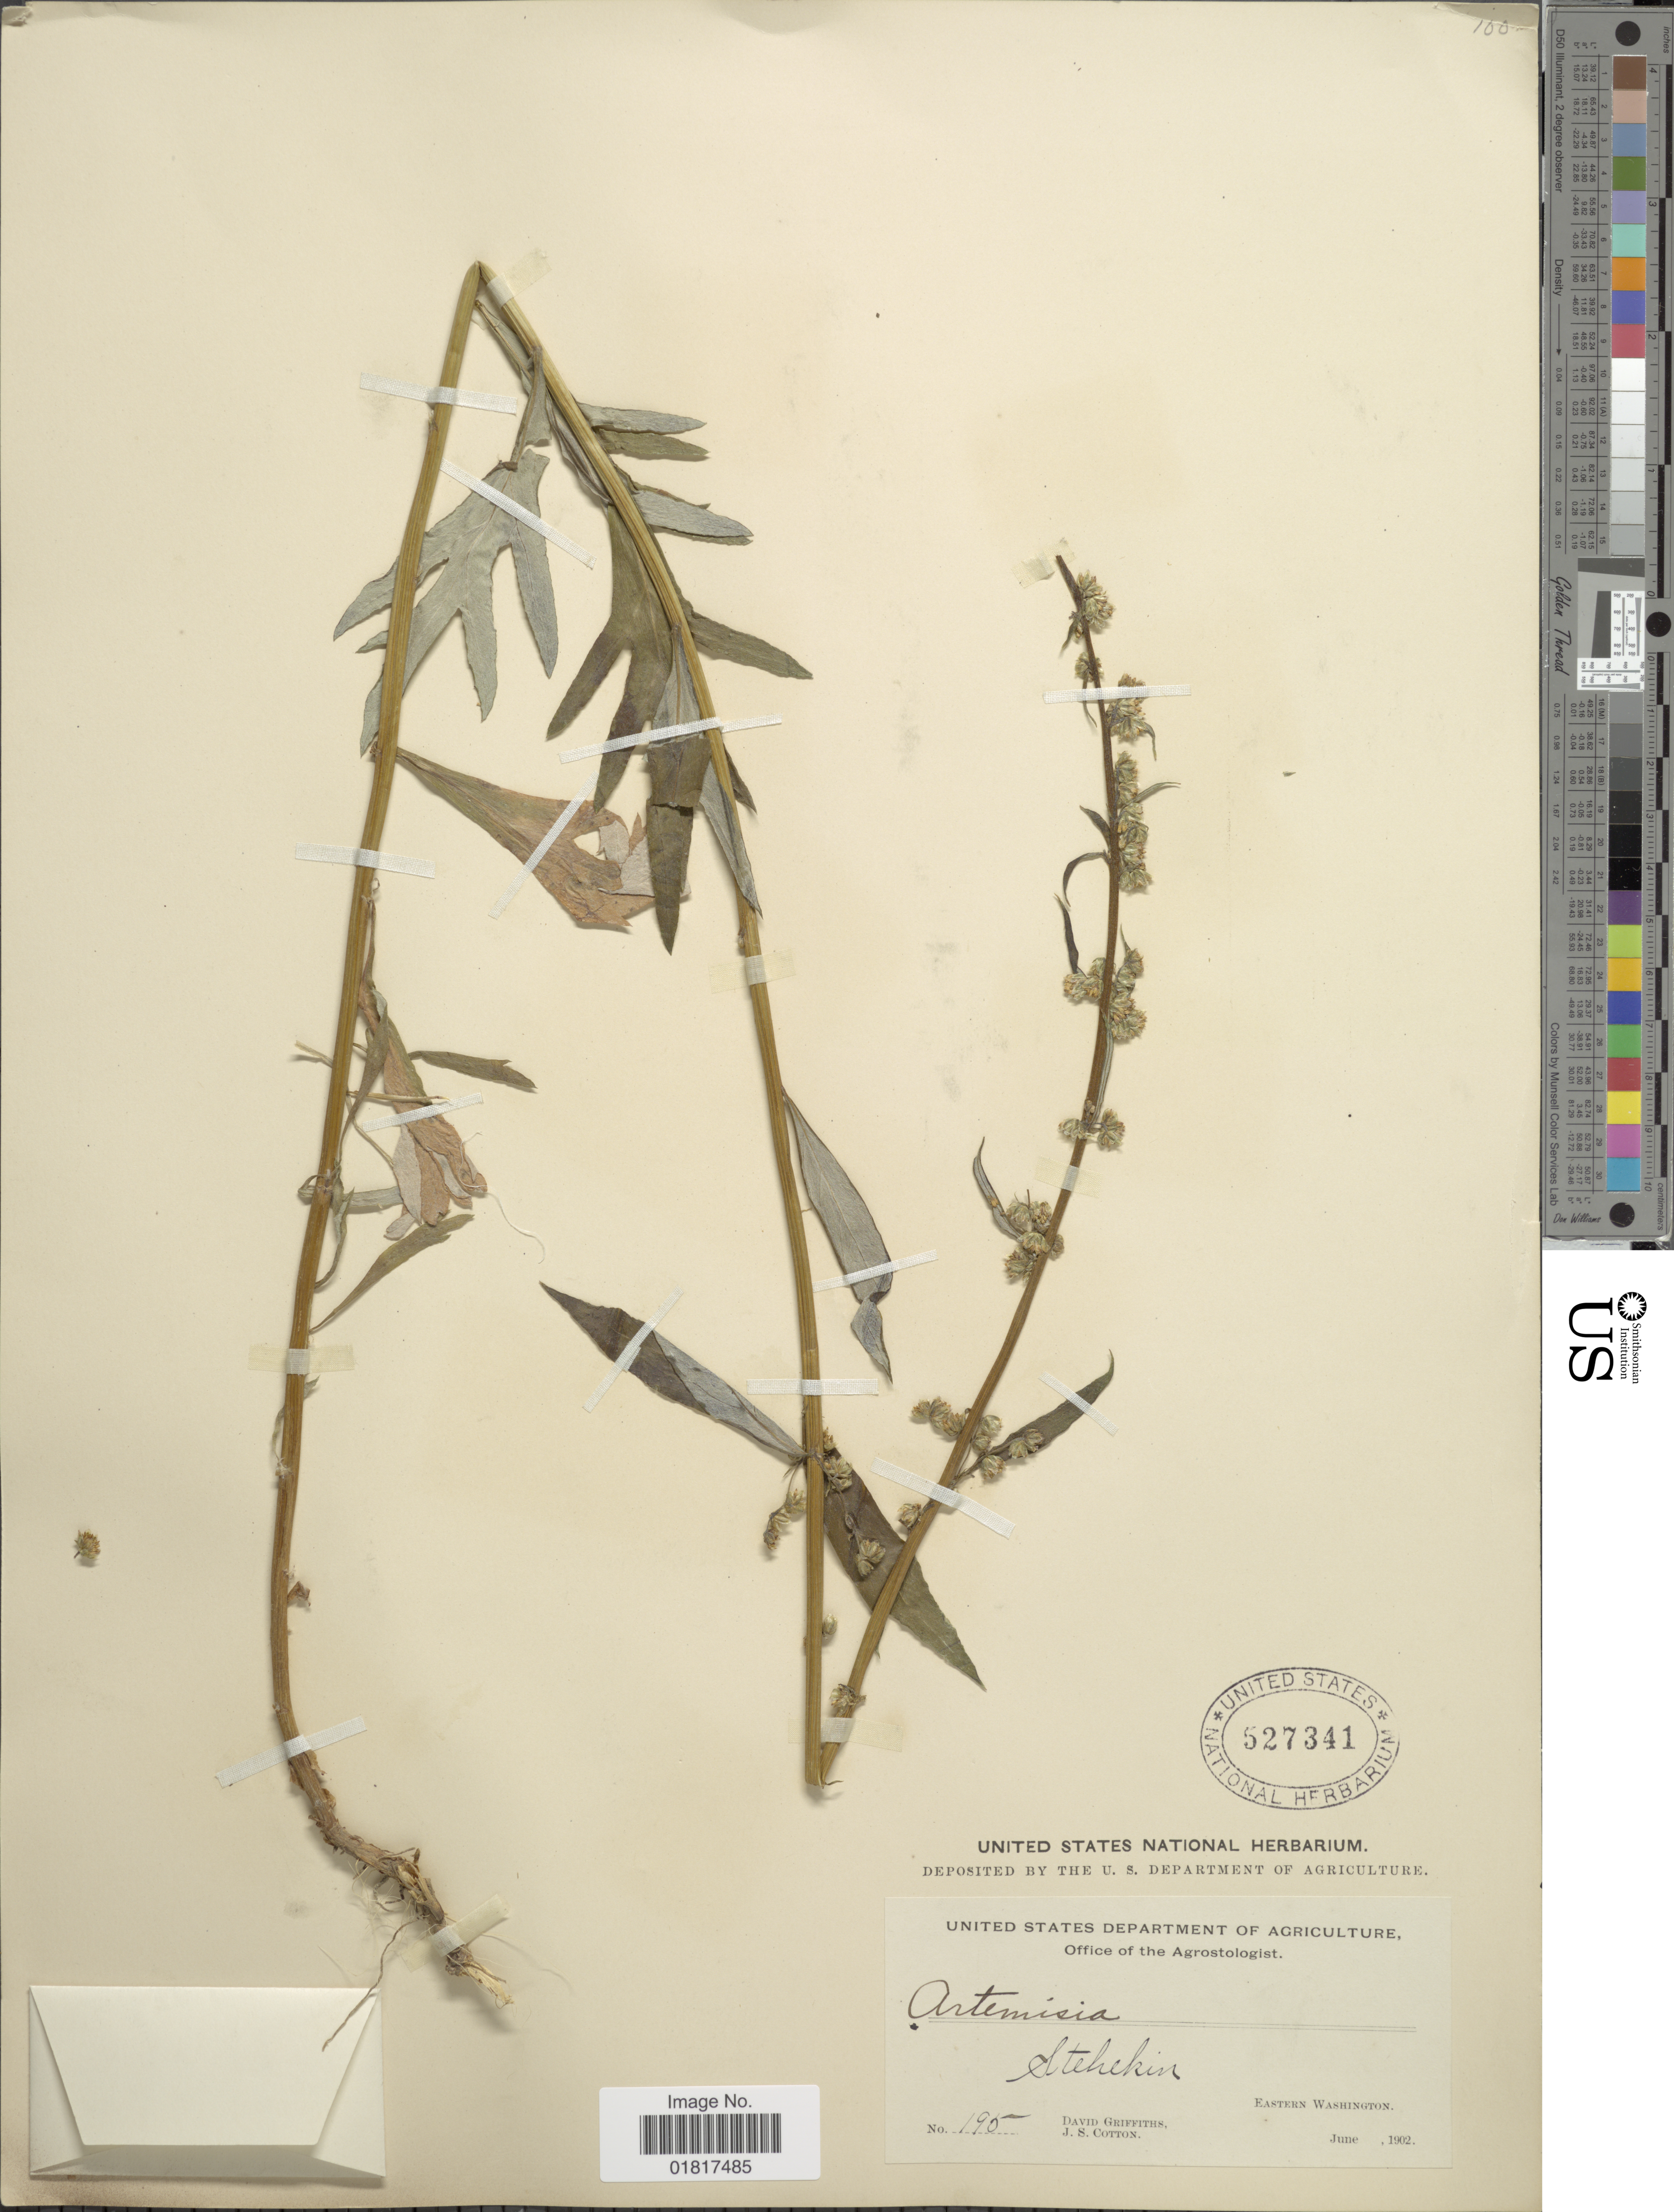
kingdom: Plantae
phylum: Tracheophyta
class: Magnoliopsida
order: Asterales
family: Asteraceae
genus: Artemisia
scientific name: Artemisia sp.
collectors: D. Griffiths & J. S. Cotton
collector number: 195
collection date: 1902-06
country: United States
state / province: Washington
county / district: Chelan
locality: Stehekin, Eastern Washington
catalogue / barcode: US 527341